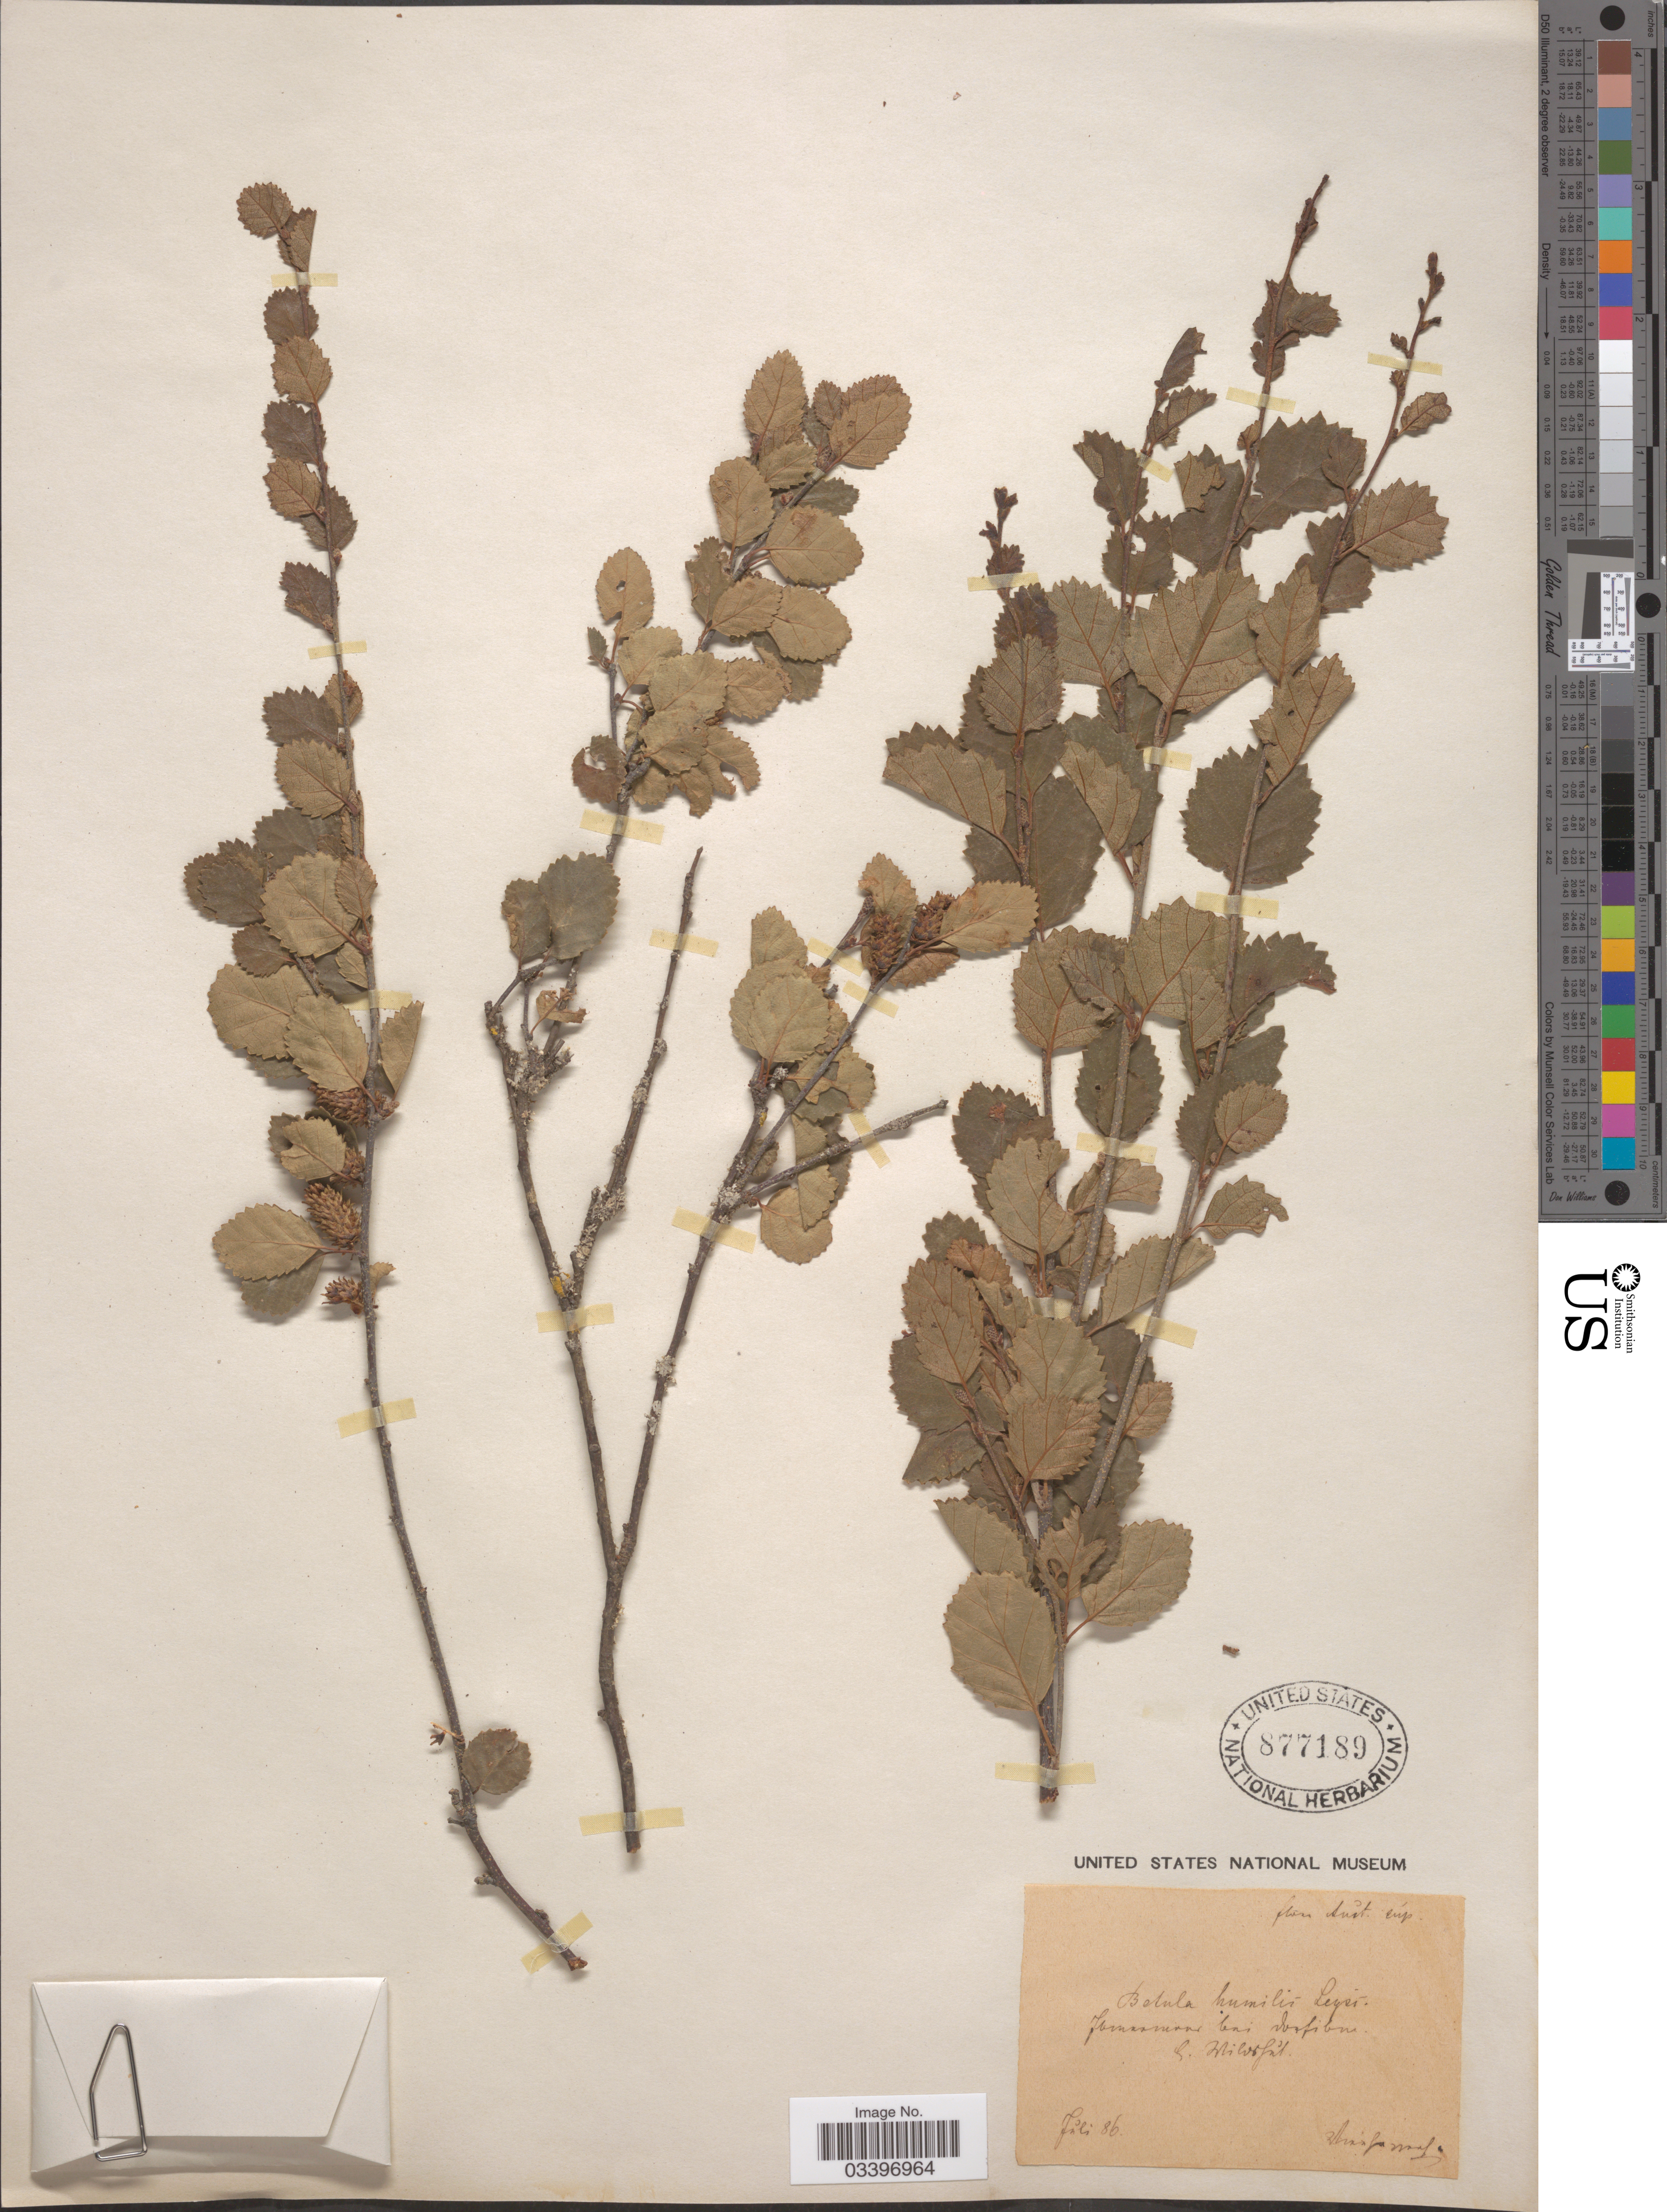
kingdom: Plantae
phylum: Tracheophyta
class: Magnoliopsida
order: Fagales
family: Betulaceae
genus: Betula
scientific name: Betula humilis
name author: Schrank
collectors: F. Vierhapper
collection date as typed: Transcribed d/m/y: /7/86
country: Austria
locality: Ibmermoor bei Dorfibm, Bez. Wildshut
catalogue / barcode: US 877189